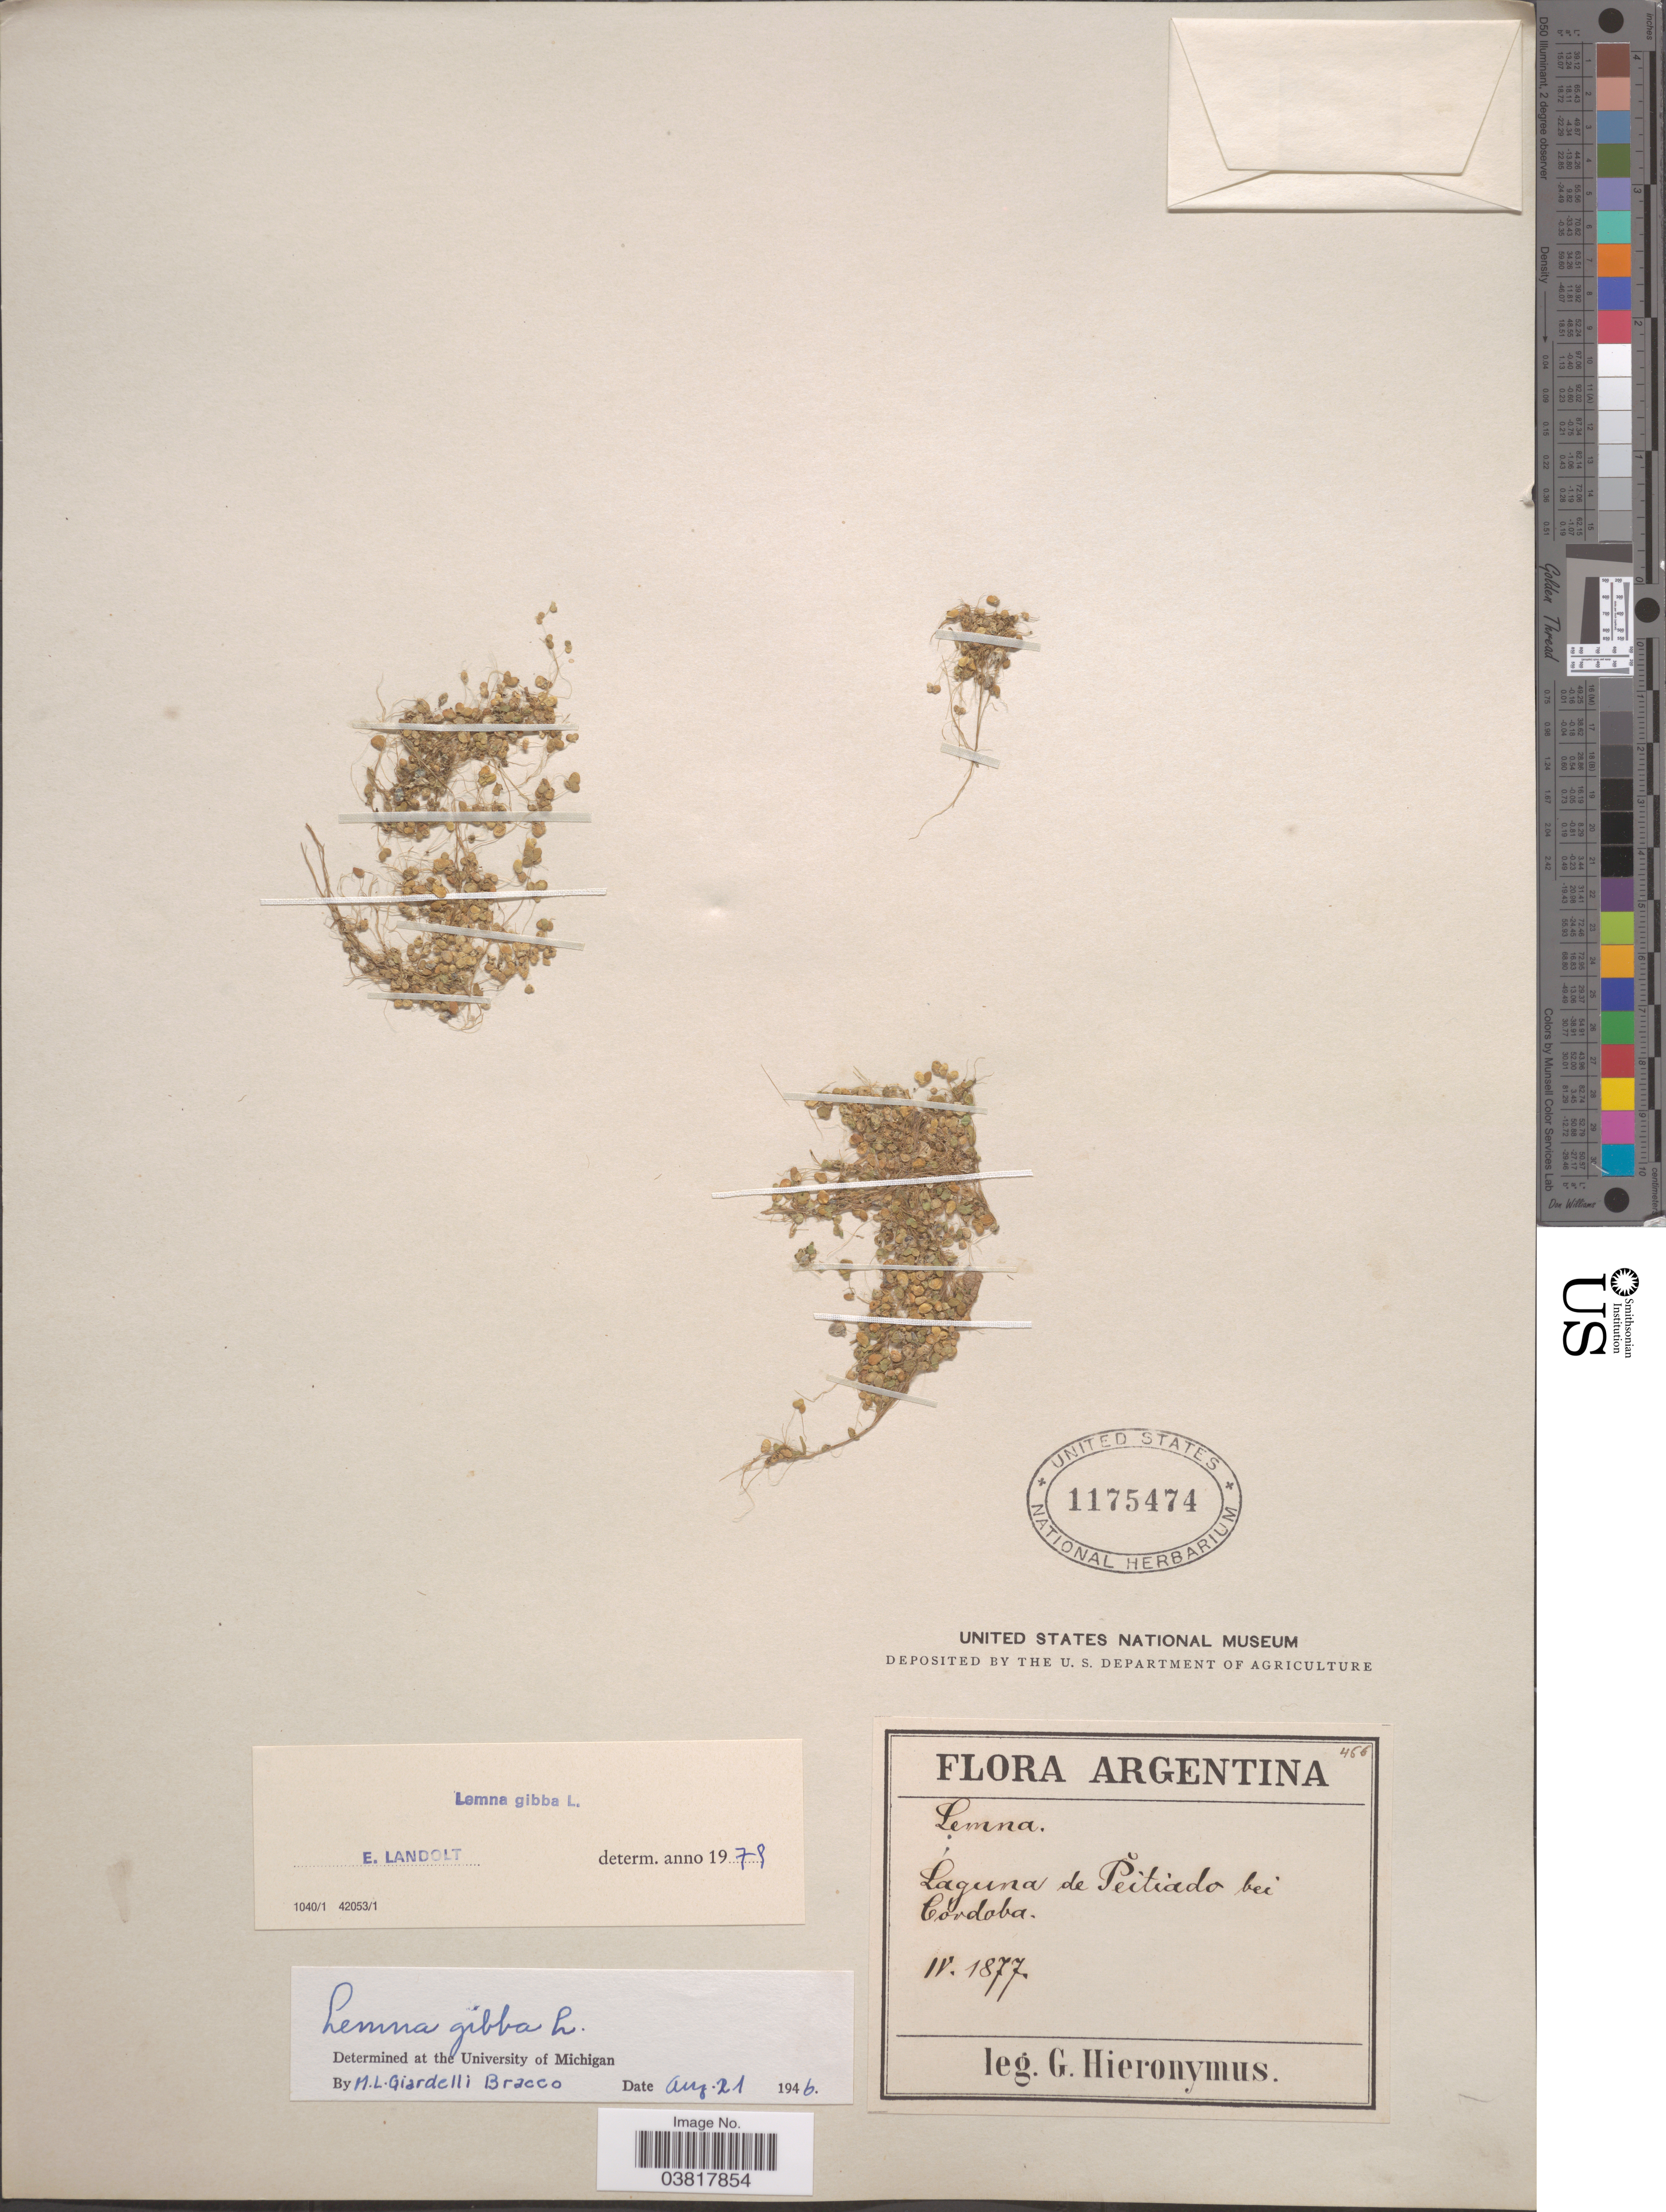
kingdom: Plantae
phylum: Tracheophyta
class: Liliopsida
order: Alismatales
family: Araceae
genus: Lemna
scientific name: Lemna gibba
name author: L.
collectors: G. H. Hieronymus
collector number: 466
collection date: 1877-04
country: Argentina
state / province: Cordoba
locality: Laguna de Peitiado bei Cordoba.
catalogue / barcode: US 1175474